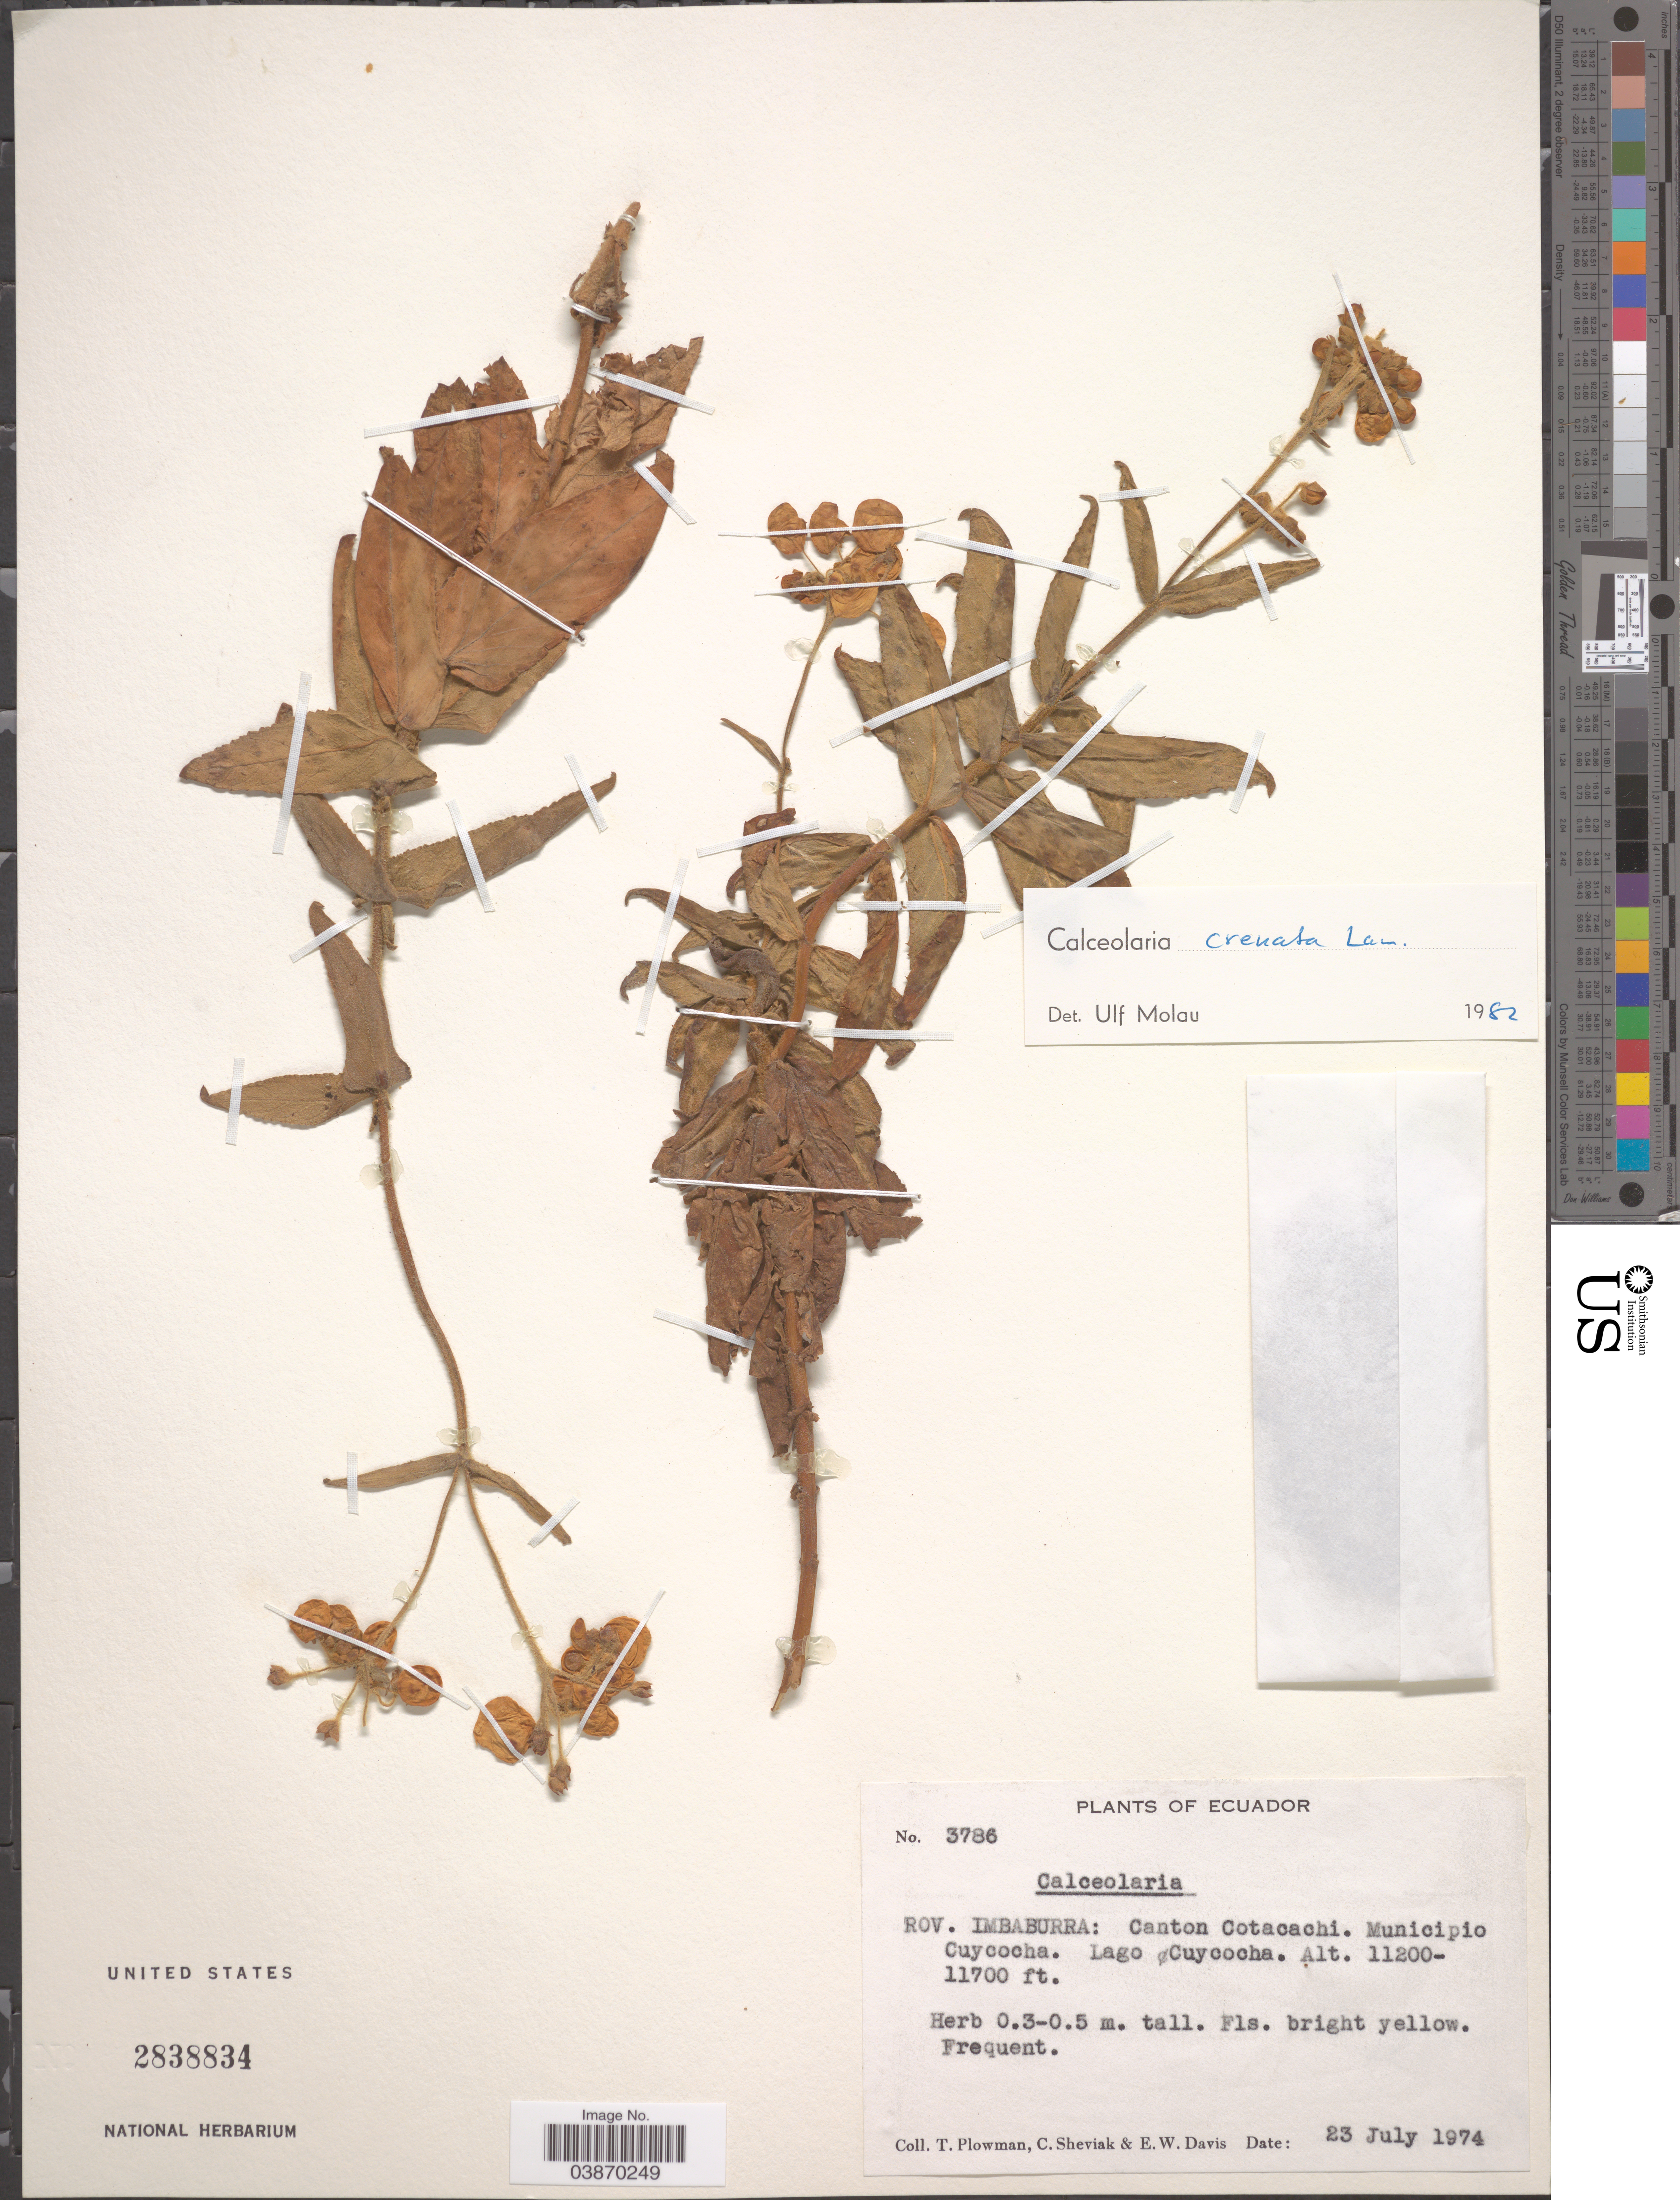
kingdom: Plantae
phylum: Tracheophyta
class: Magnoliopsida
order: Lamiales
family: Calceolariaceae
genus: Calceolaria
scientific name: Calceolaria crenata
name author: Lam.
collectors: T. Plowman, C. J. Sheviak & E. W. Davis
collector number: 3786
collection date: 1974-07-23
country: Ecuador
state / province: Imbabura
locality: Canton Cotacachi. Municipio Cuycocha. Lago Cuycocha.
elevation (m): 3414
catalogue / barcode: US 2838834